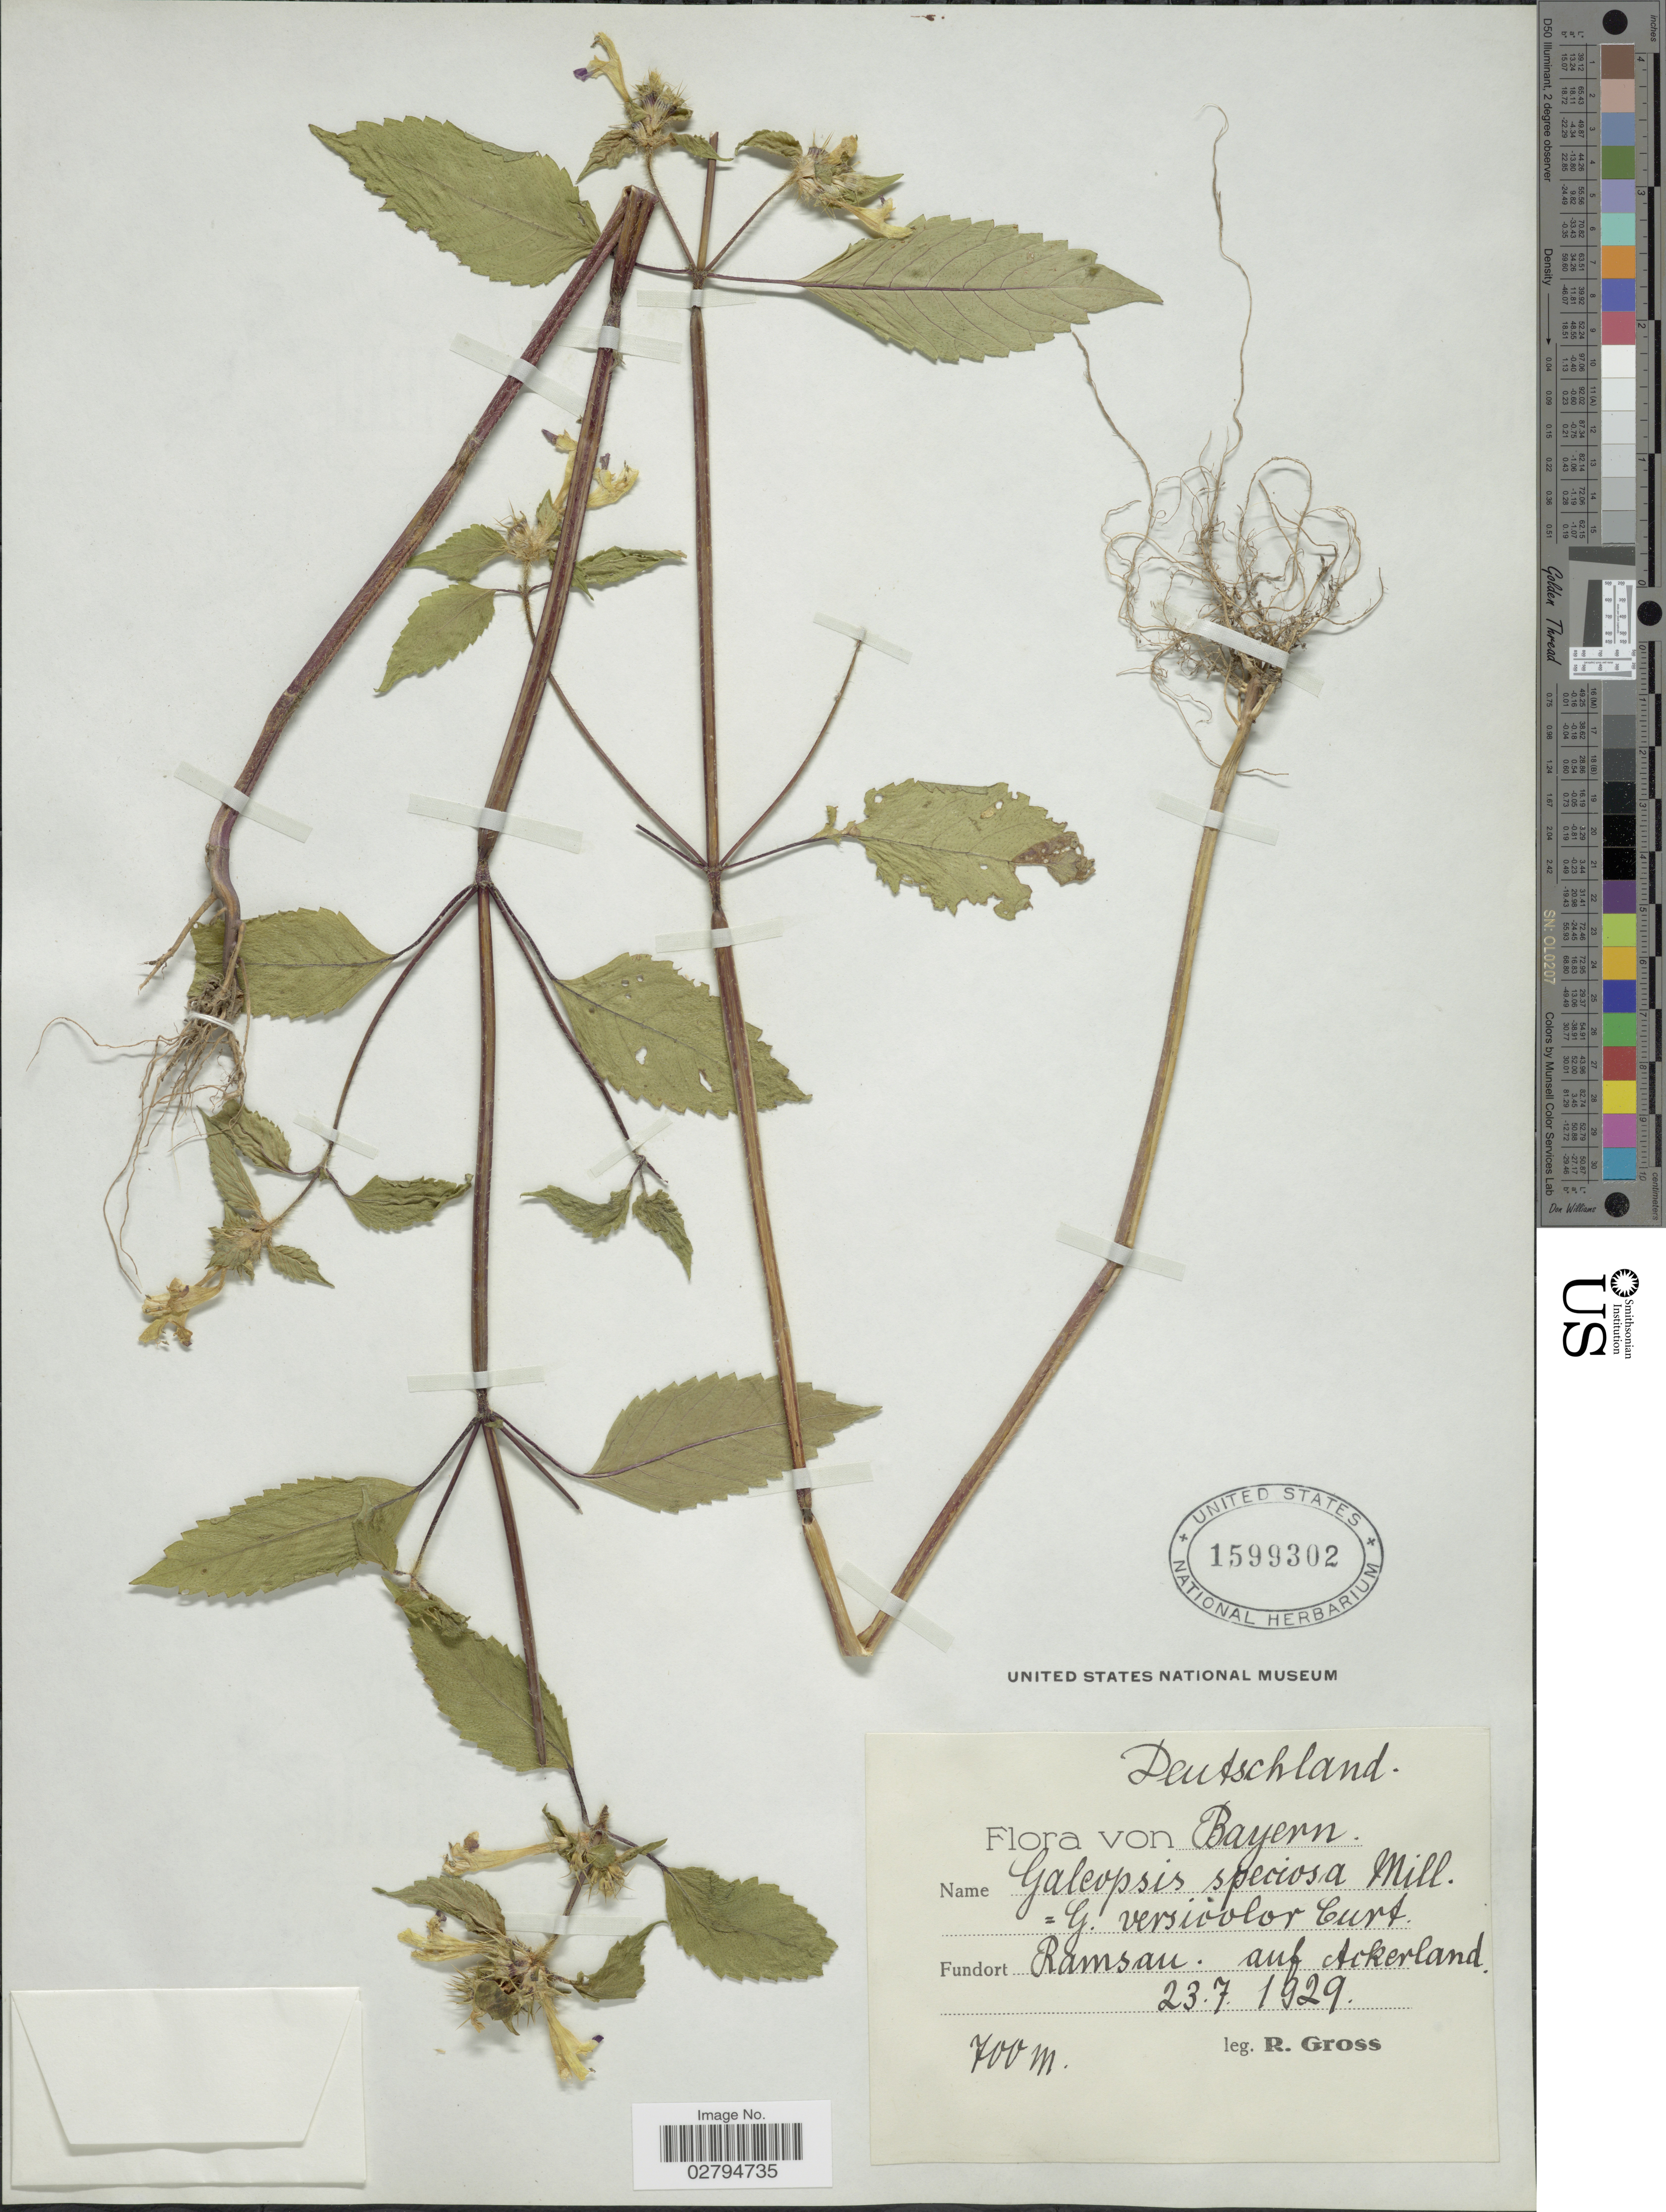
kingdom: Plantae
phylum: Tracheophyta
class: Magnoliopsida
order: Lamiales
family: Lamiaceae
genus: Galeopsis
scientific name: Galeopsis speciosa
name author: Mill.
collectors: R. Gross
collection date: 1929-07-23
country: Germany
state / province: Bayern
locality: Deutschland. Ramsau. auf Ackerland.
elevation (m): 700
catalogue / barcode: US 1599302